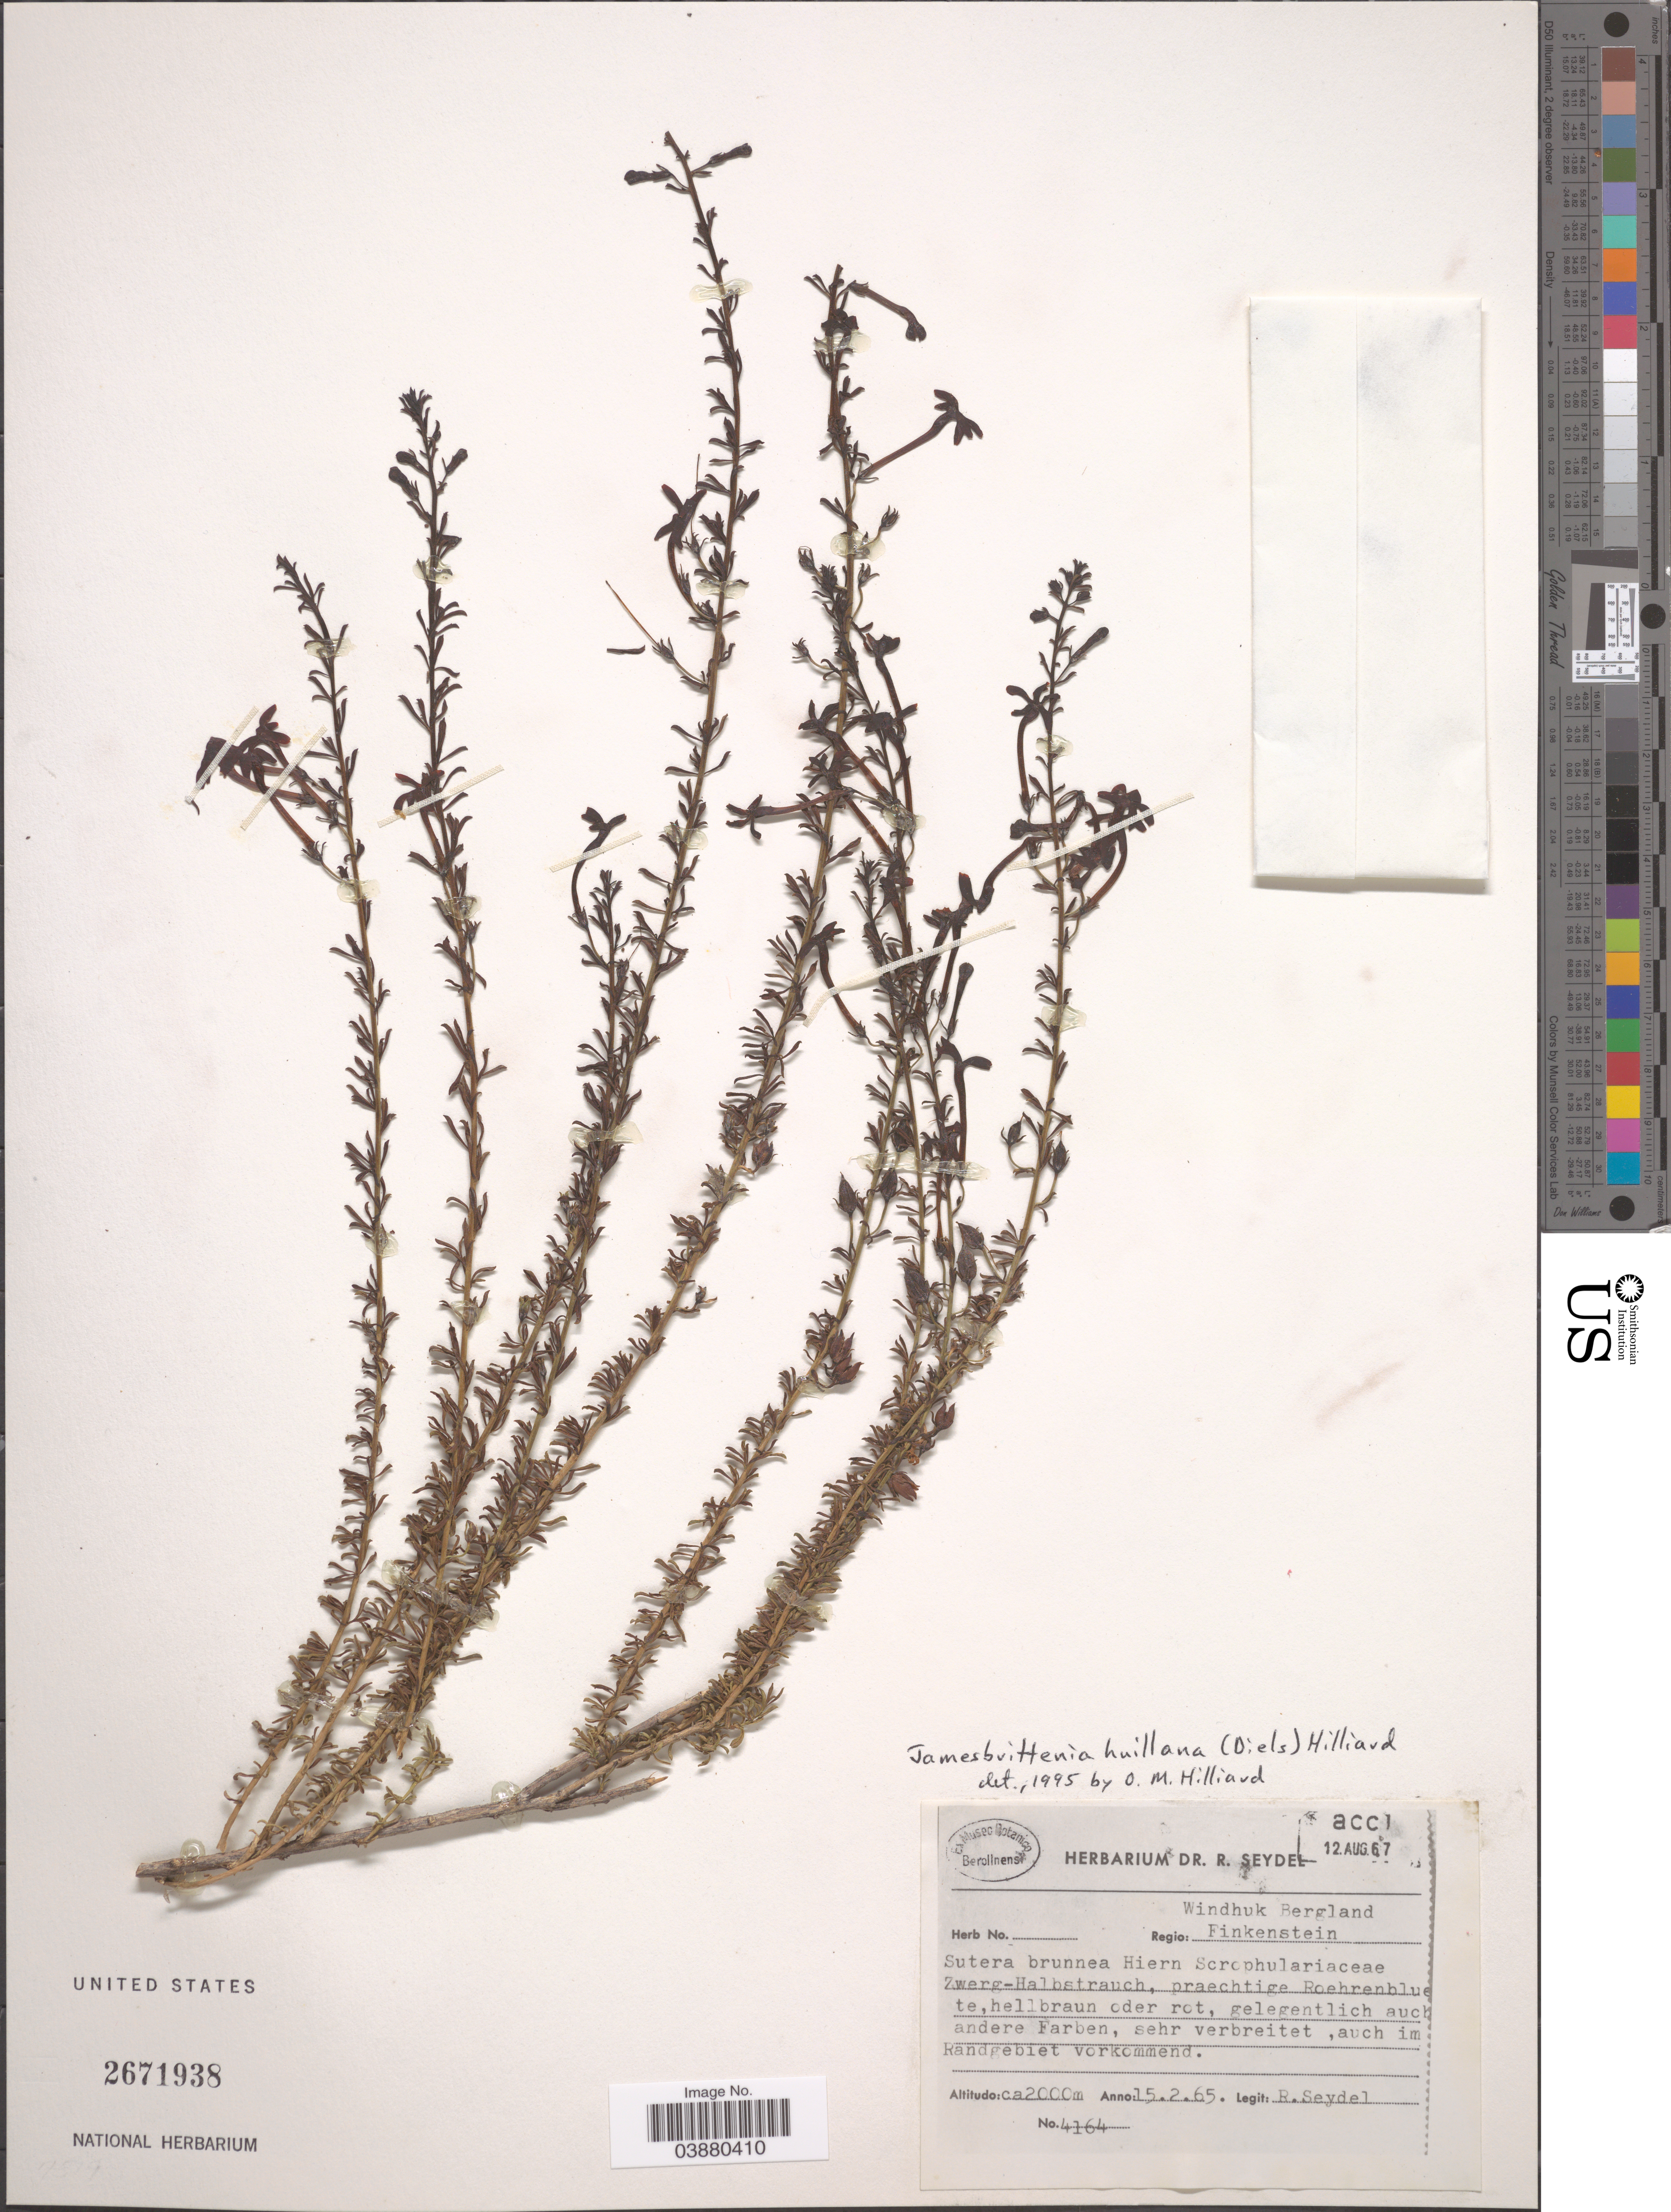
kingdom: Plantae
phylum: Tracheophyta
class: Magnoliopsida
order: Lamiales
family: Scrophulariaceae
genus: Jamesbrittenia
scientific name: Jamesbrittenia huillana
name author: (Diels) Hilliard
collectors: R. Seydel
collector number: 4164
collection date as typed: Transcribed d/m/y: 15/2/65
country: Namibia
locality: Windhuk Bergland. Regio: Finkenstein.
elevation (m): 2000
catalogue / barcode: US 2671938